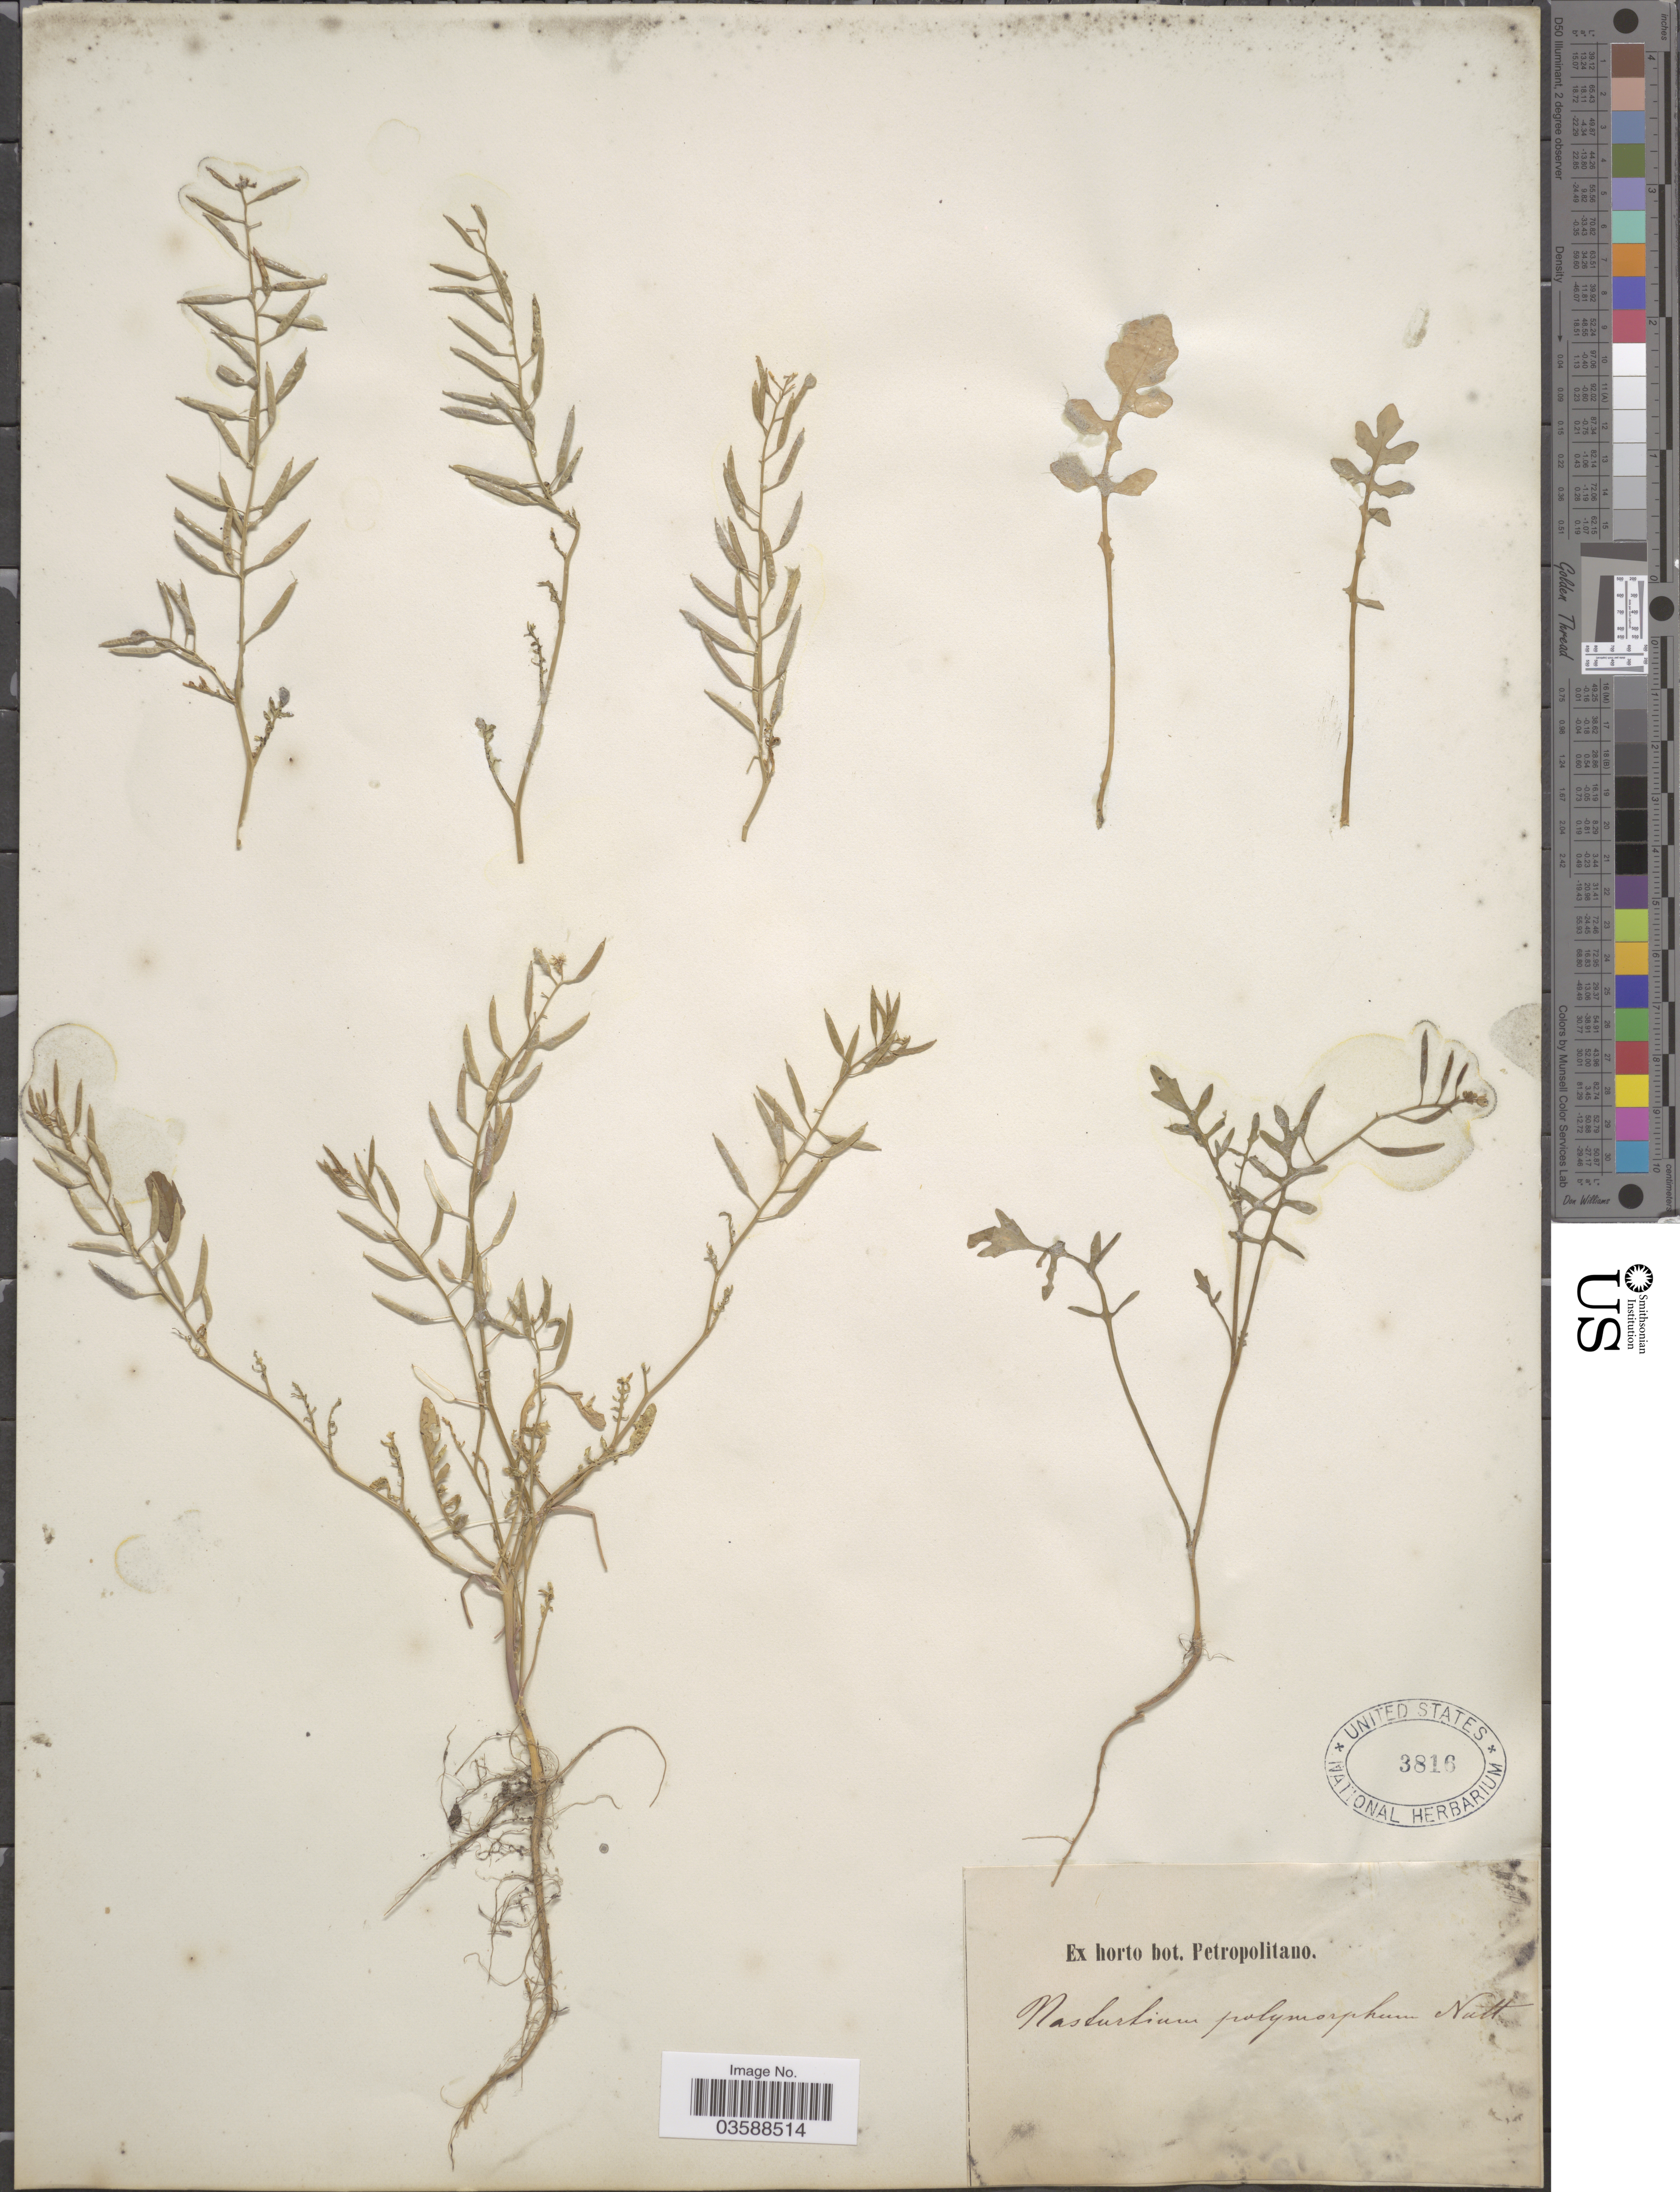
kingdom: Plantae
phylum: Tracheophyta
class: Magnoliopsida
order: Brassicales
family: Brassicaceae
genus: Nasturtium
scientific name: Nasturtium polymorphum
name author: Nutt.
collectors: ex Horto Bot. Petropolitano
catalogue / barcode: US 3816